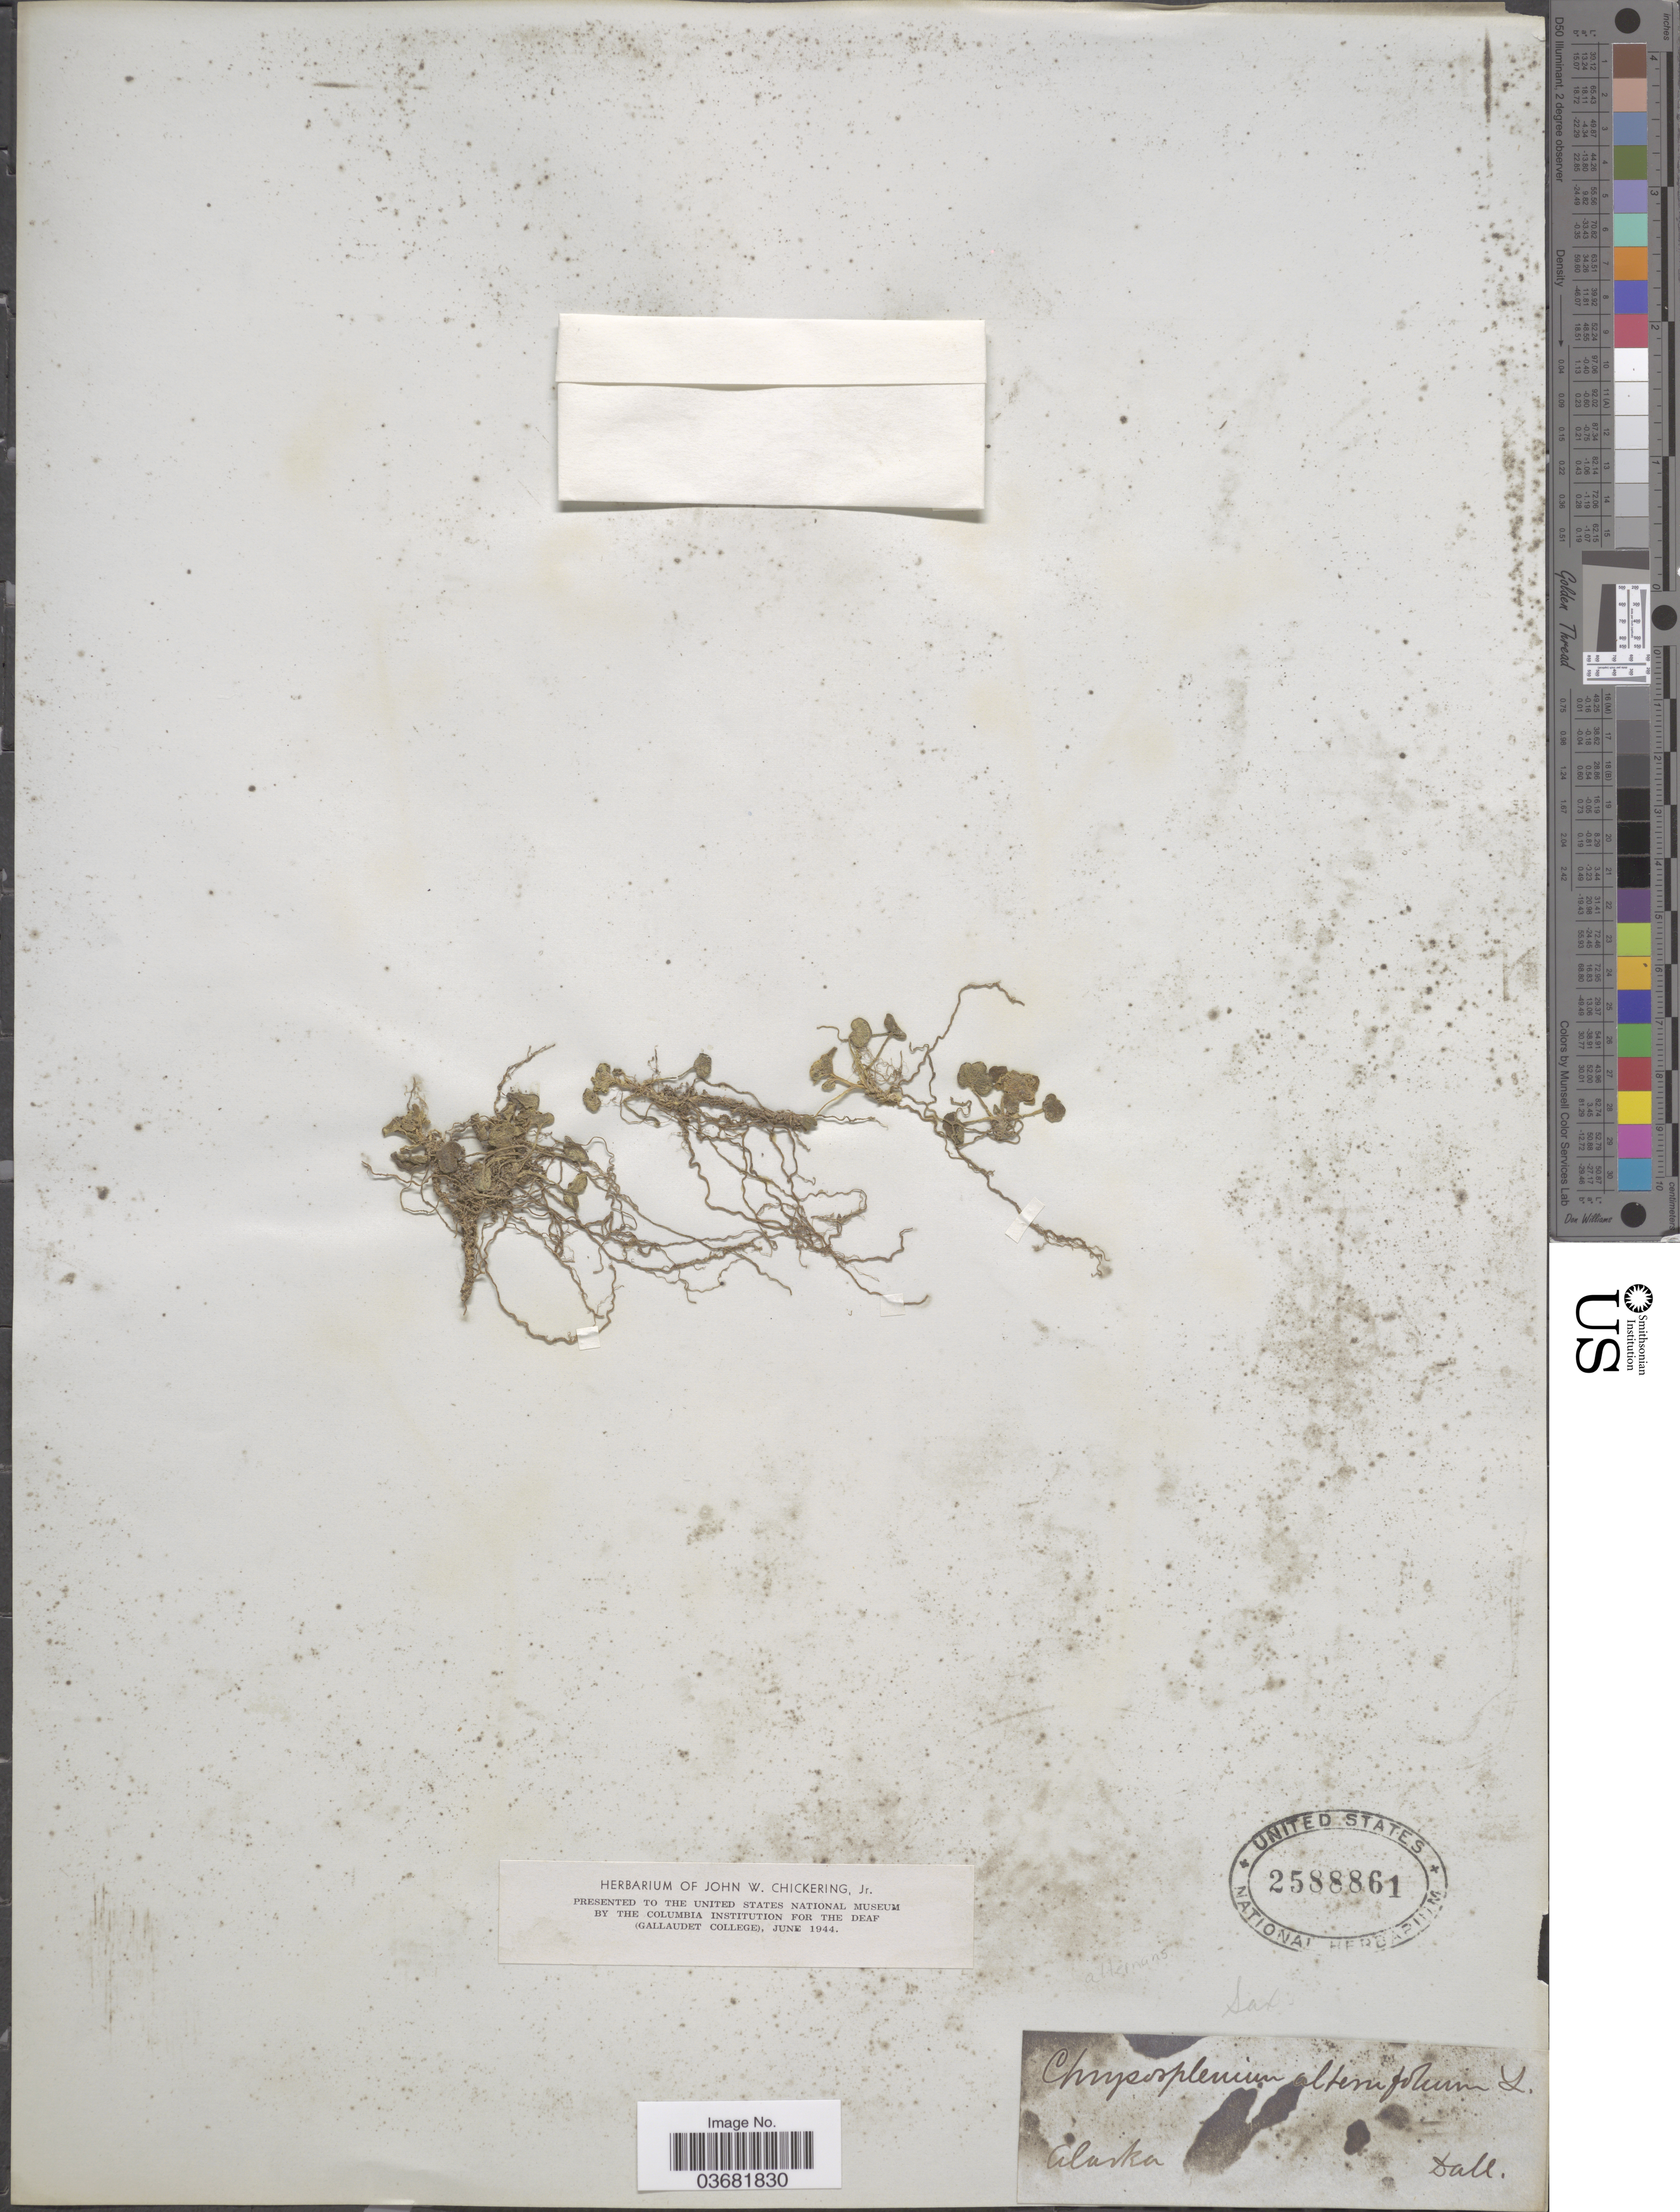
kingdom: Plantae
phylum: Tracheophyta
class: Magnoliopsida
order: Saxifragales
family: Saxifragaceae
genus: Chrysosplenium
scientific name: Chrysosplenium alternifolium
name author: L.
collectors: -. Dall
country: United States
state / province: Alaska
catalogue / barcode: US 2588861